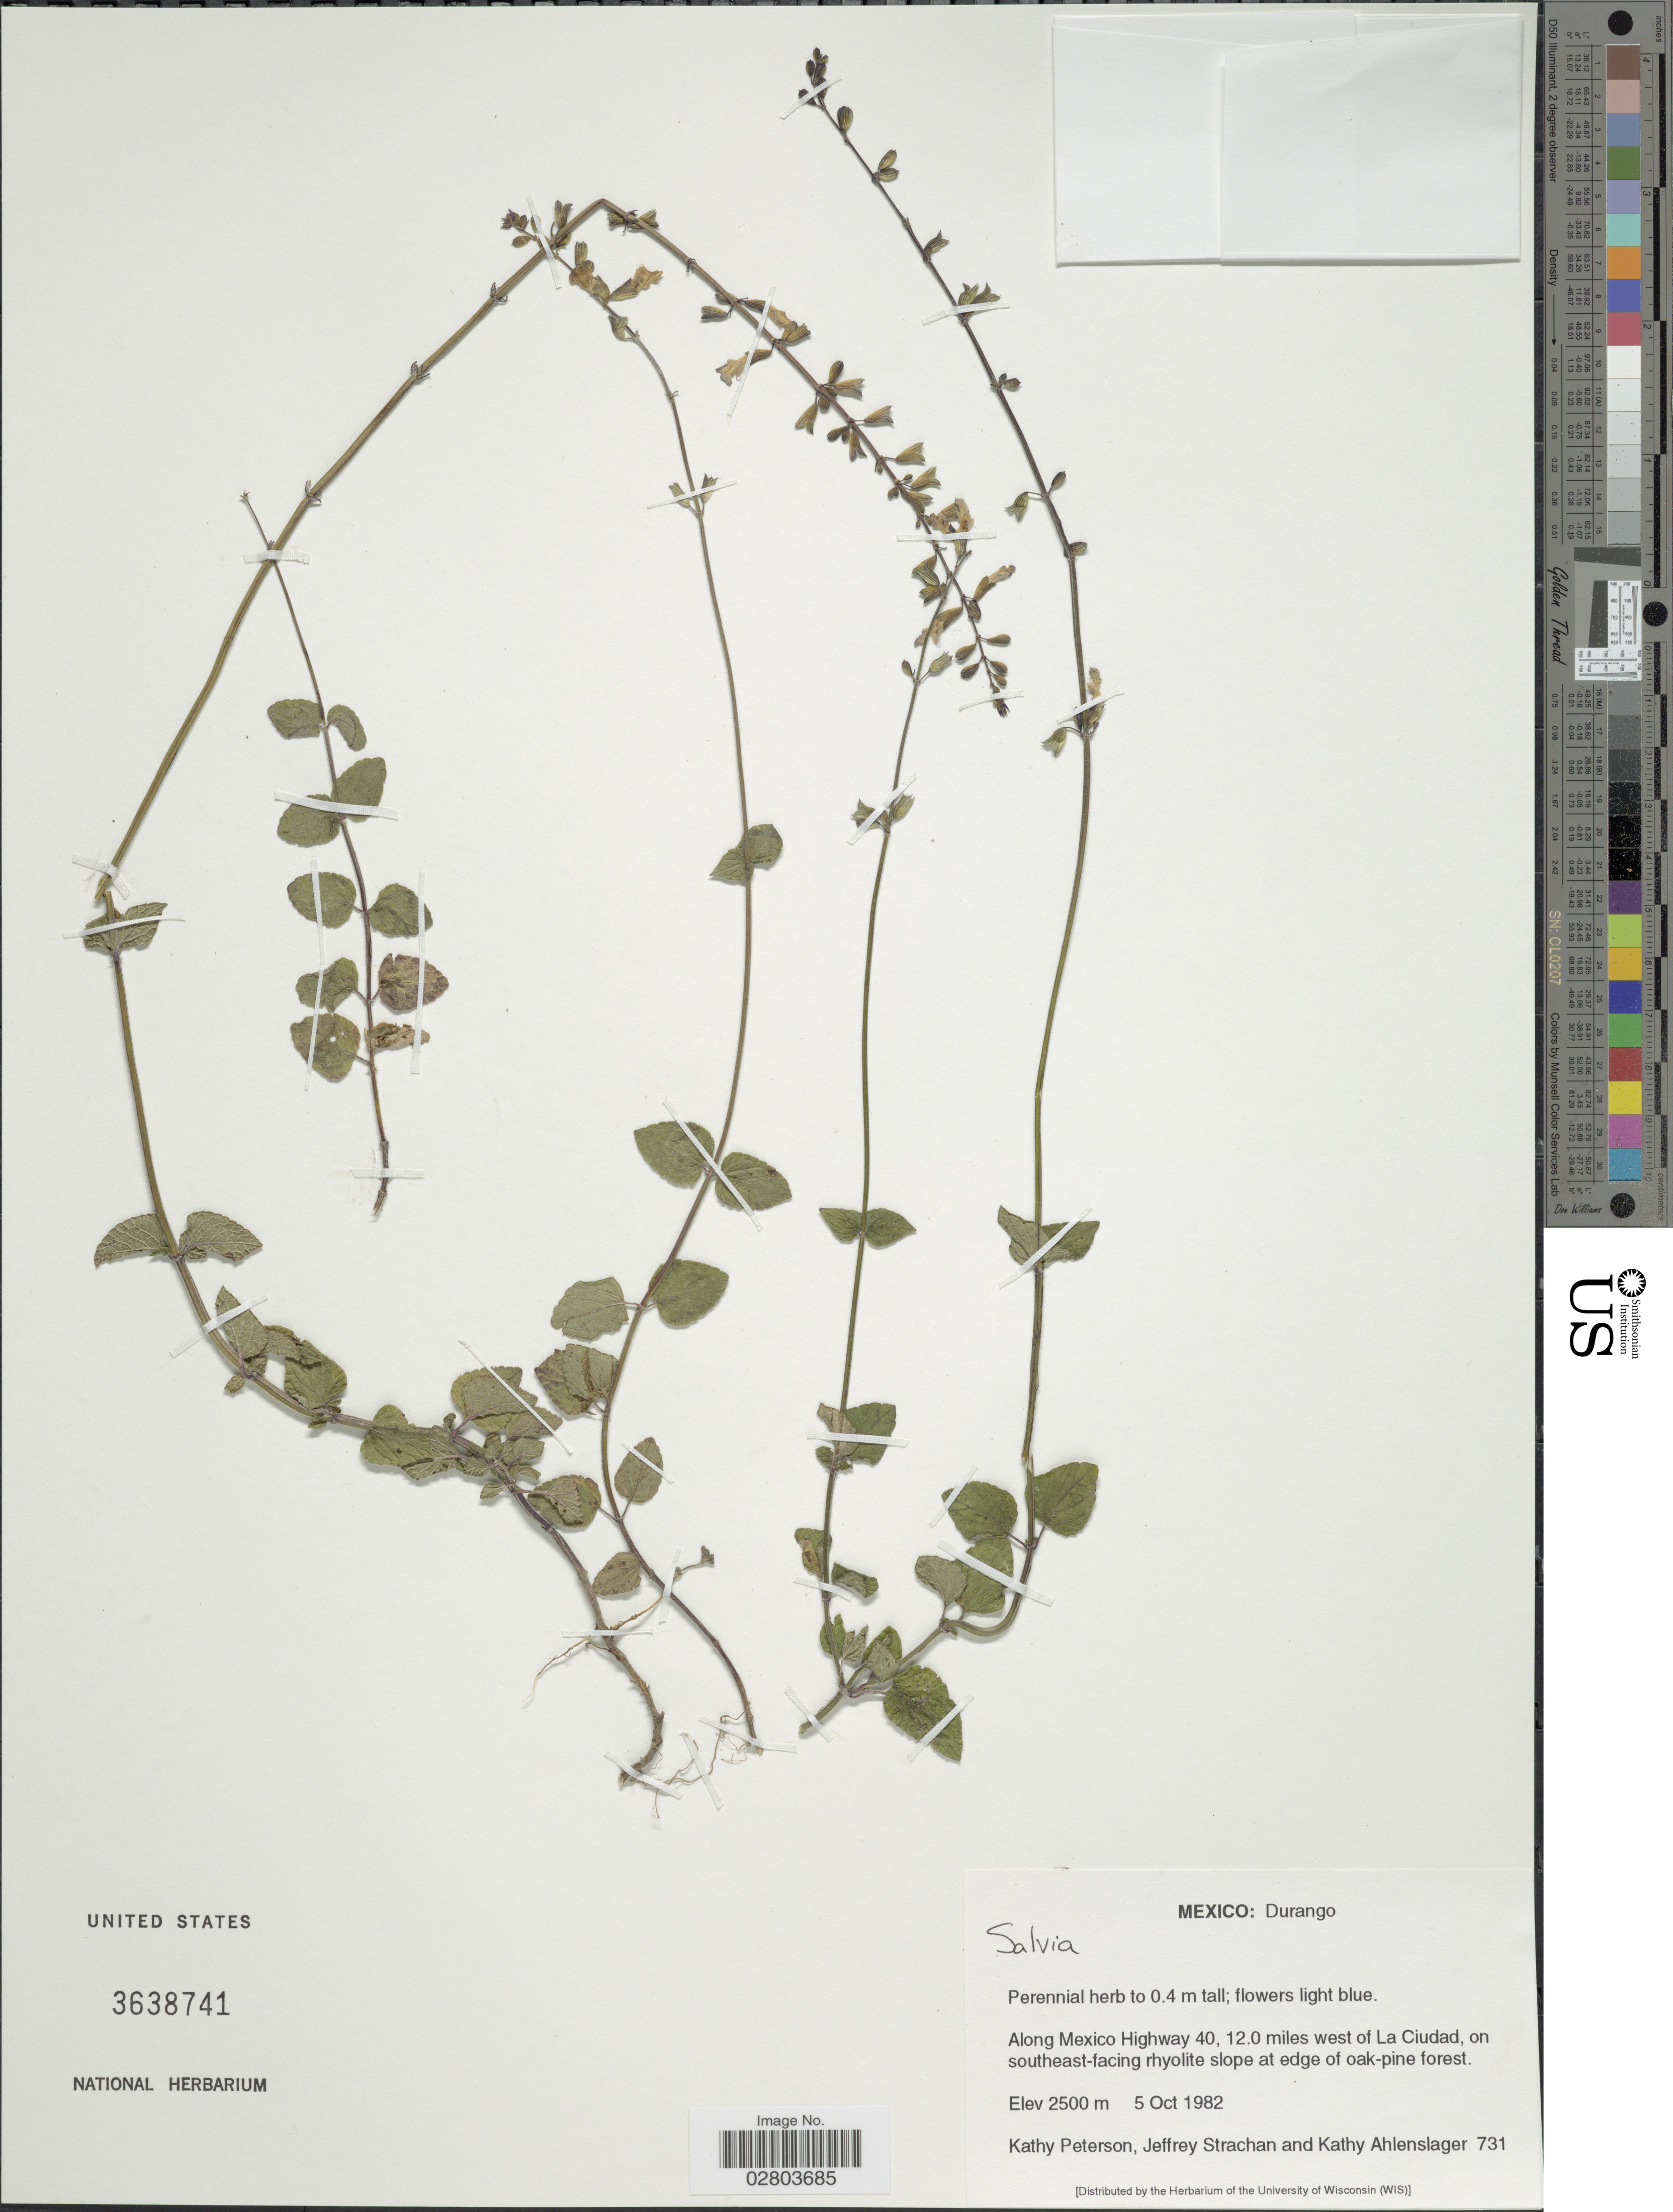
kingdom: Plantae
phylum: Tracheophyta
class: Magnoliopsida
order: Lamiales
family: Lamiaceae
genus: Salvia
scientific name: Salvia sp.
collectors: K. Peterson, J. Strachan & K. Ahlenslager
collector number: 731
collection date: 1982-10-05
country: Mexico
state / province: Durango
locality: Along Mexico Highway 40, 12.0 miles west of La Ciudad, on southeast-facing rhyolite slope at edge of oak-pine forest.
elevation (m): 2500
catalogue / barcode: US 3638741